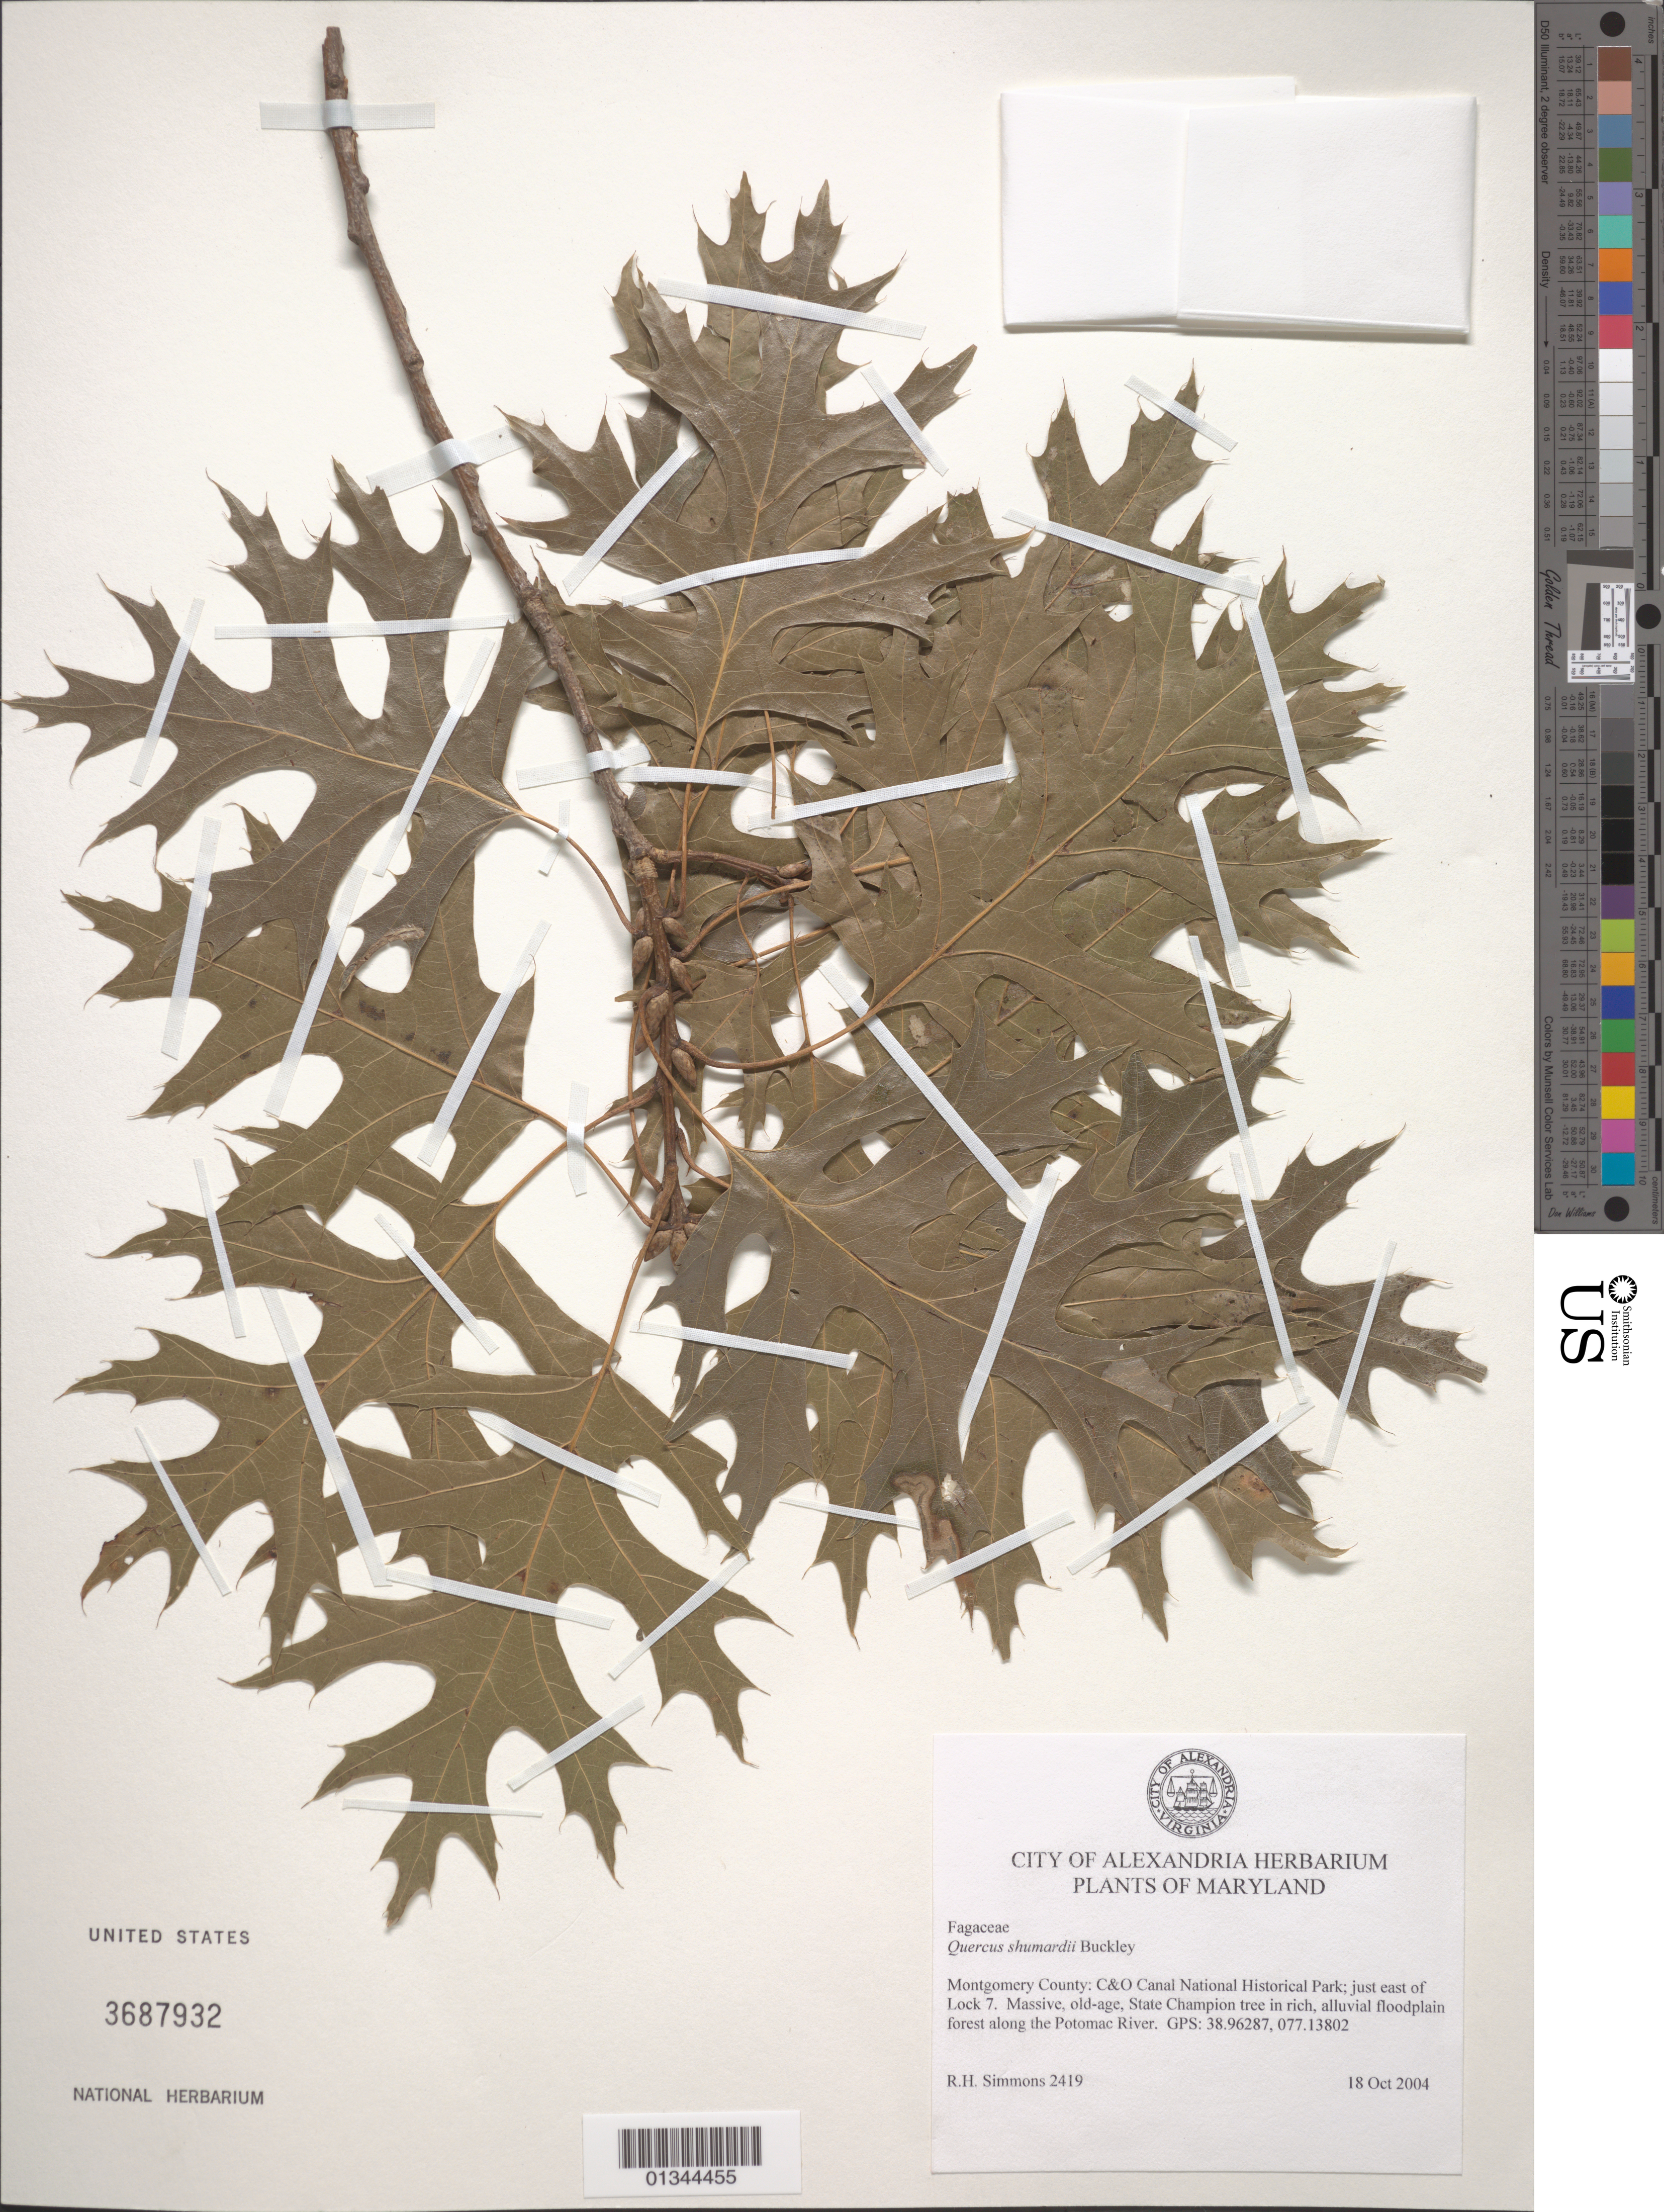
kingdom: Plantae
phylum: Tracheophyta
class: Magnoliopsida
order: Fagales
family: Fagaceae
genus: Quercus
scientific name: Quercus shumardii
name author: Buckley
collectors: R. H. Simmons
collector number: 2419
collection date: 2004-10-18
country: United States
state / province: Maryland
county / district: Montgomery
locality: C&O Canal National Historical Park, just east of Lock 7.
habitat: In rich, alluvial floodplain forest along the Potomac River.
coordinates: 38.96287, 077.13802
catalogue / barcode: US 3687932